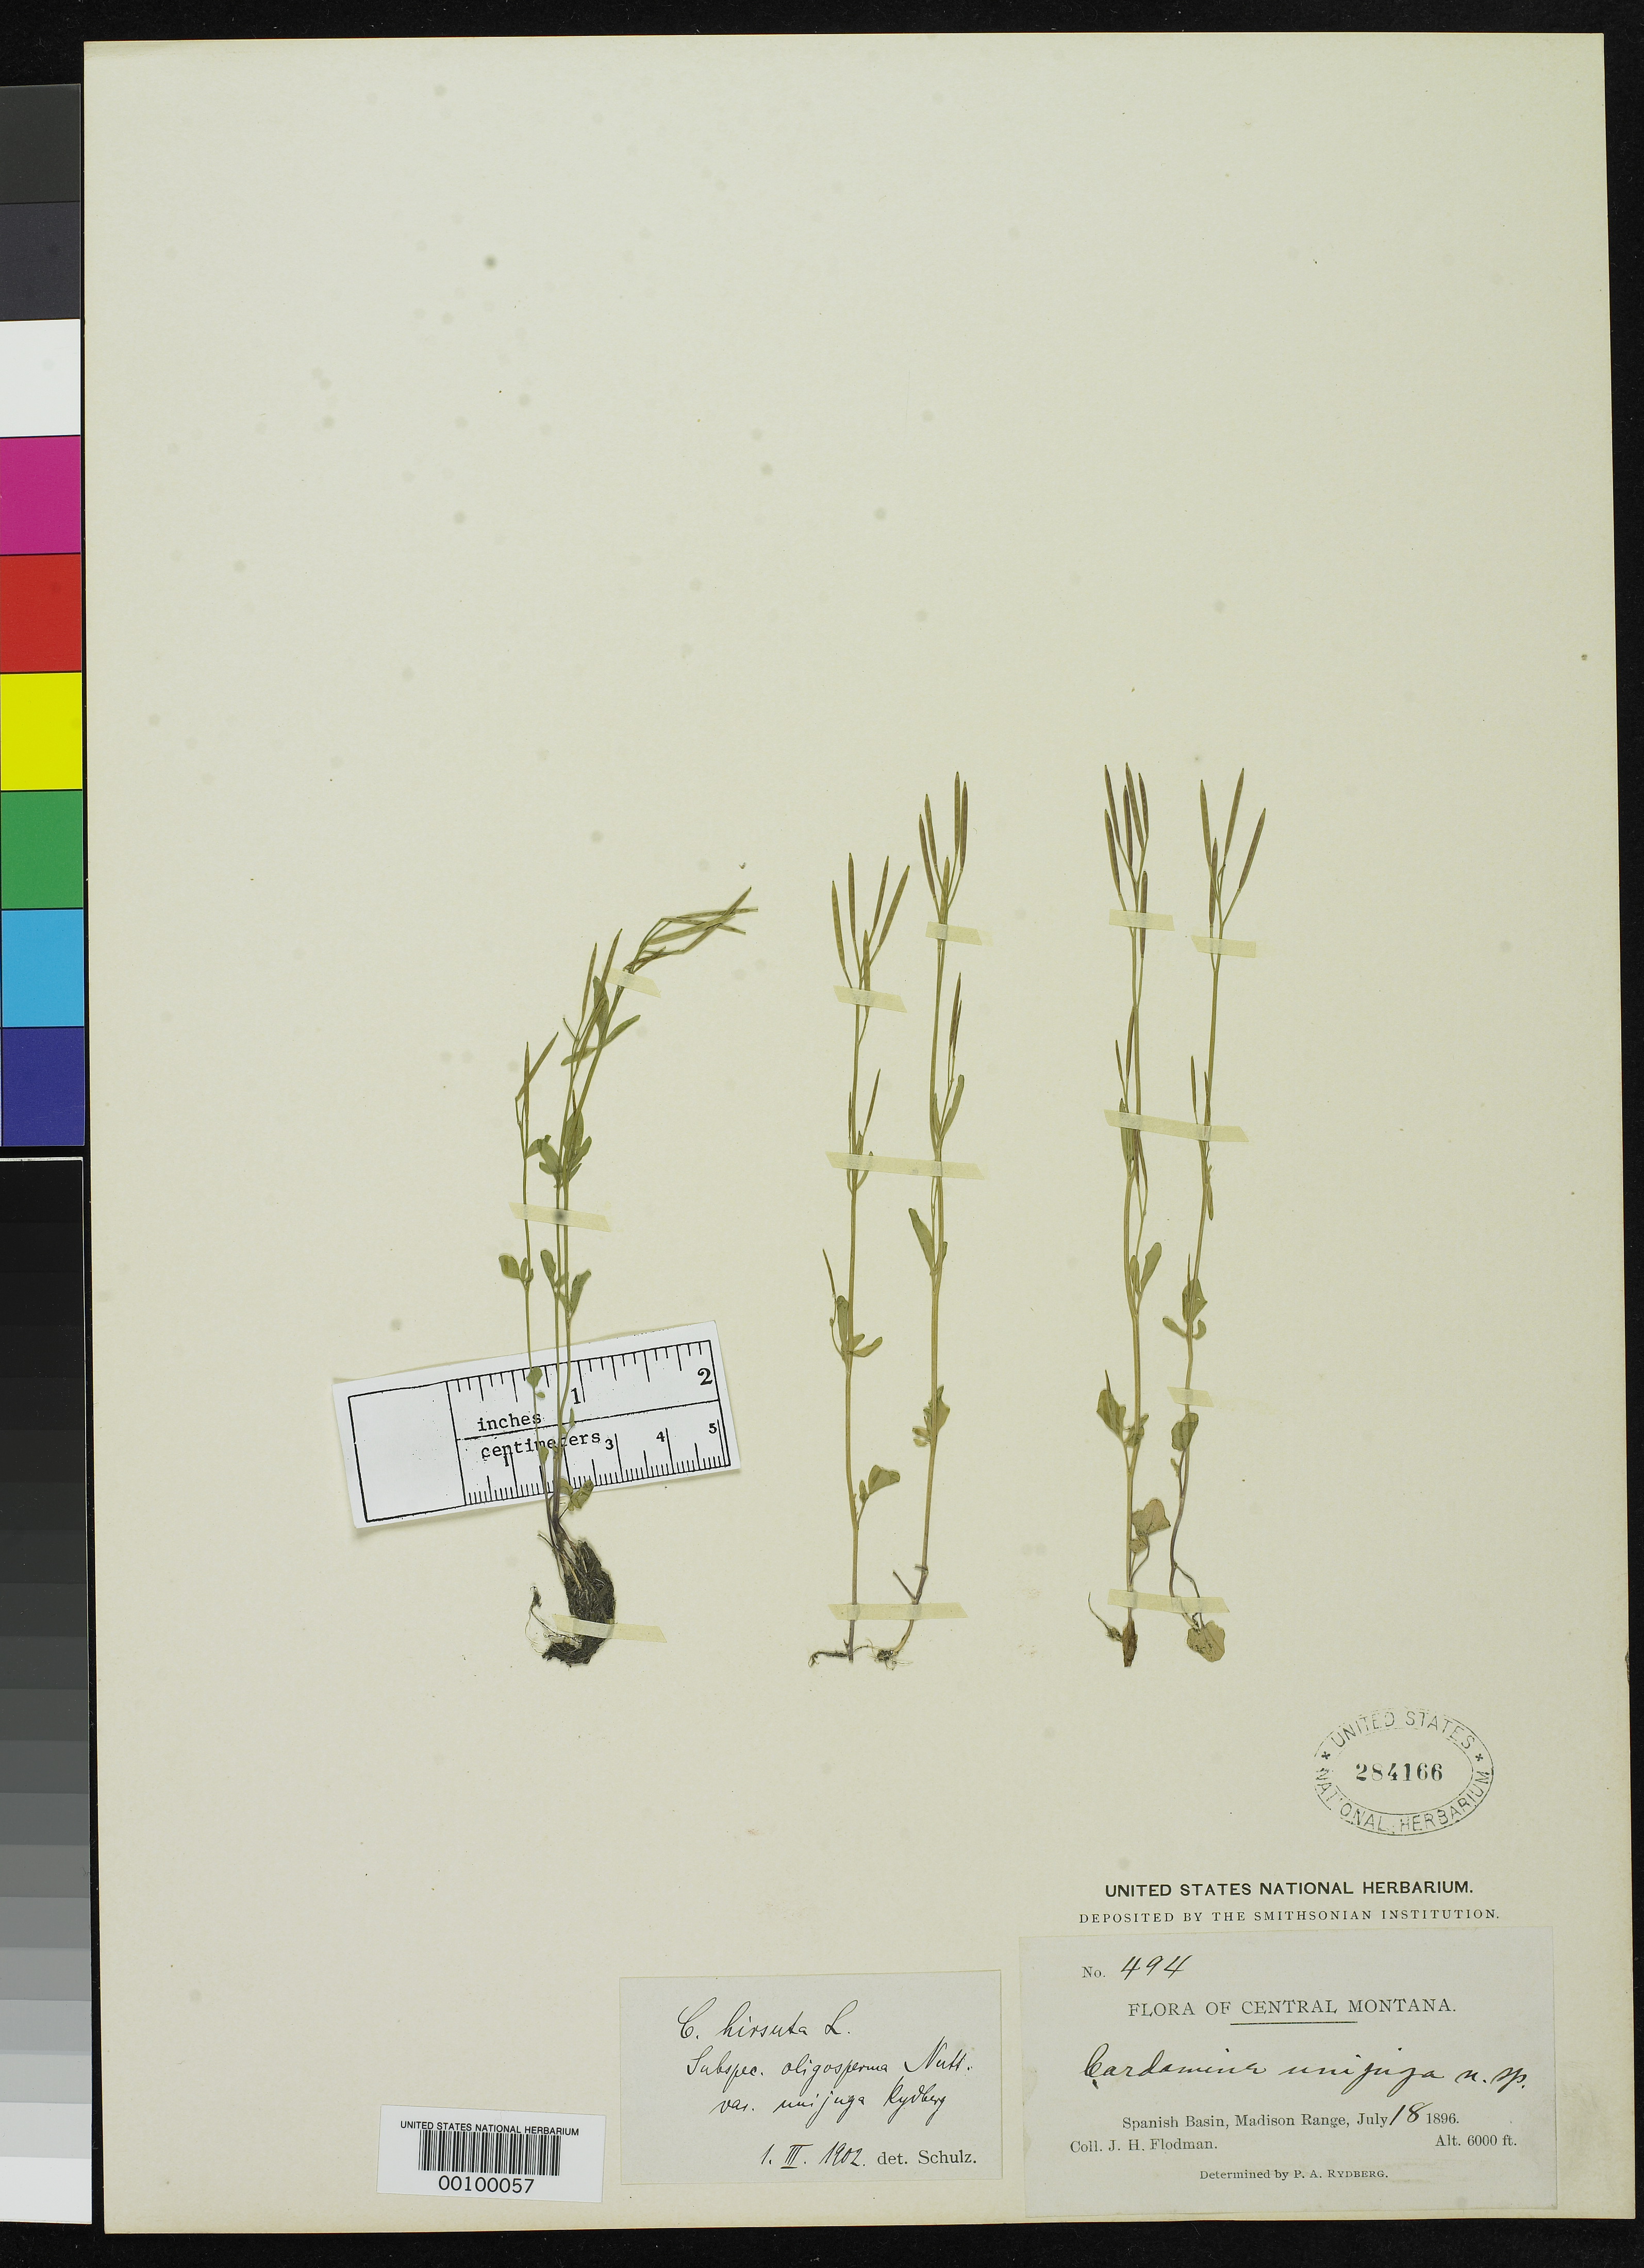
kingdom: Plantae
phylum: Tracheophyta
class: Magnoliopsida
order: Brassicales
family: Brassicaceae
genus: Cardamine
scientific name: Cardamine unijuga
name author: Rydb.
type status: Isotype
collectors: J. Flodman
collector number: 494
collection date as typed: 18 Jul 1896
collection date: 1896-07-18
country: United States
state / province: Montana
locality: Spanish Basin, Madison Range.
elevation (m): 1829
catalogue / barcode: US 284166